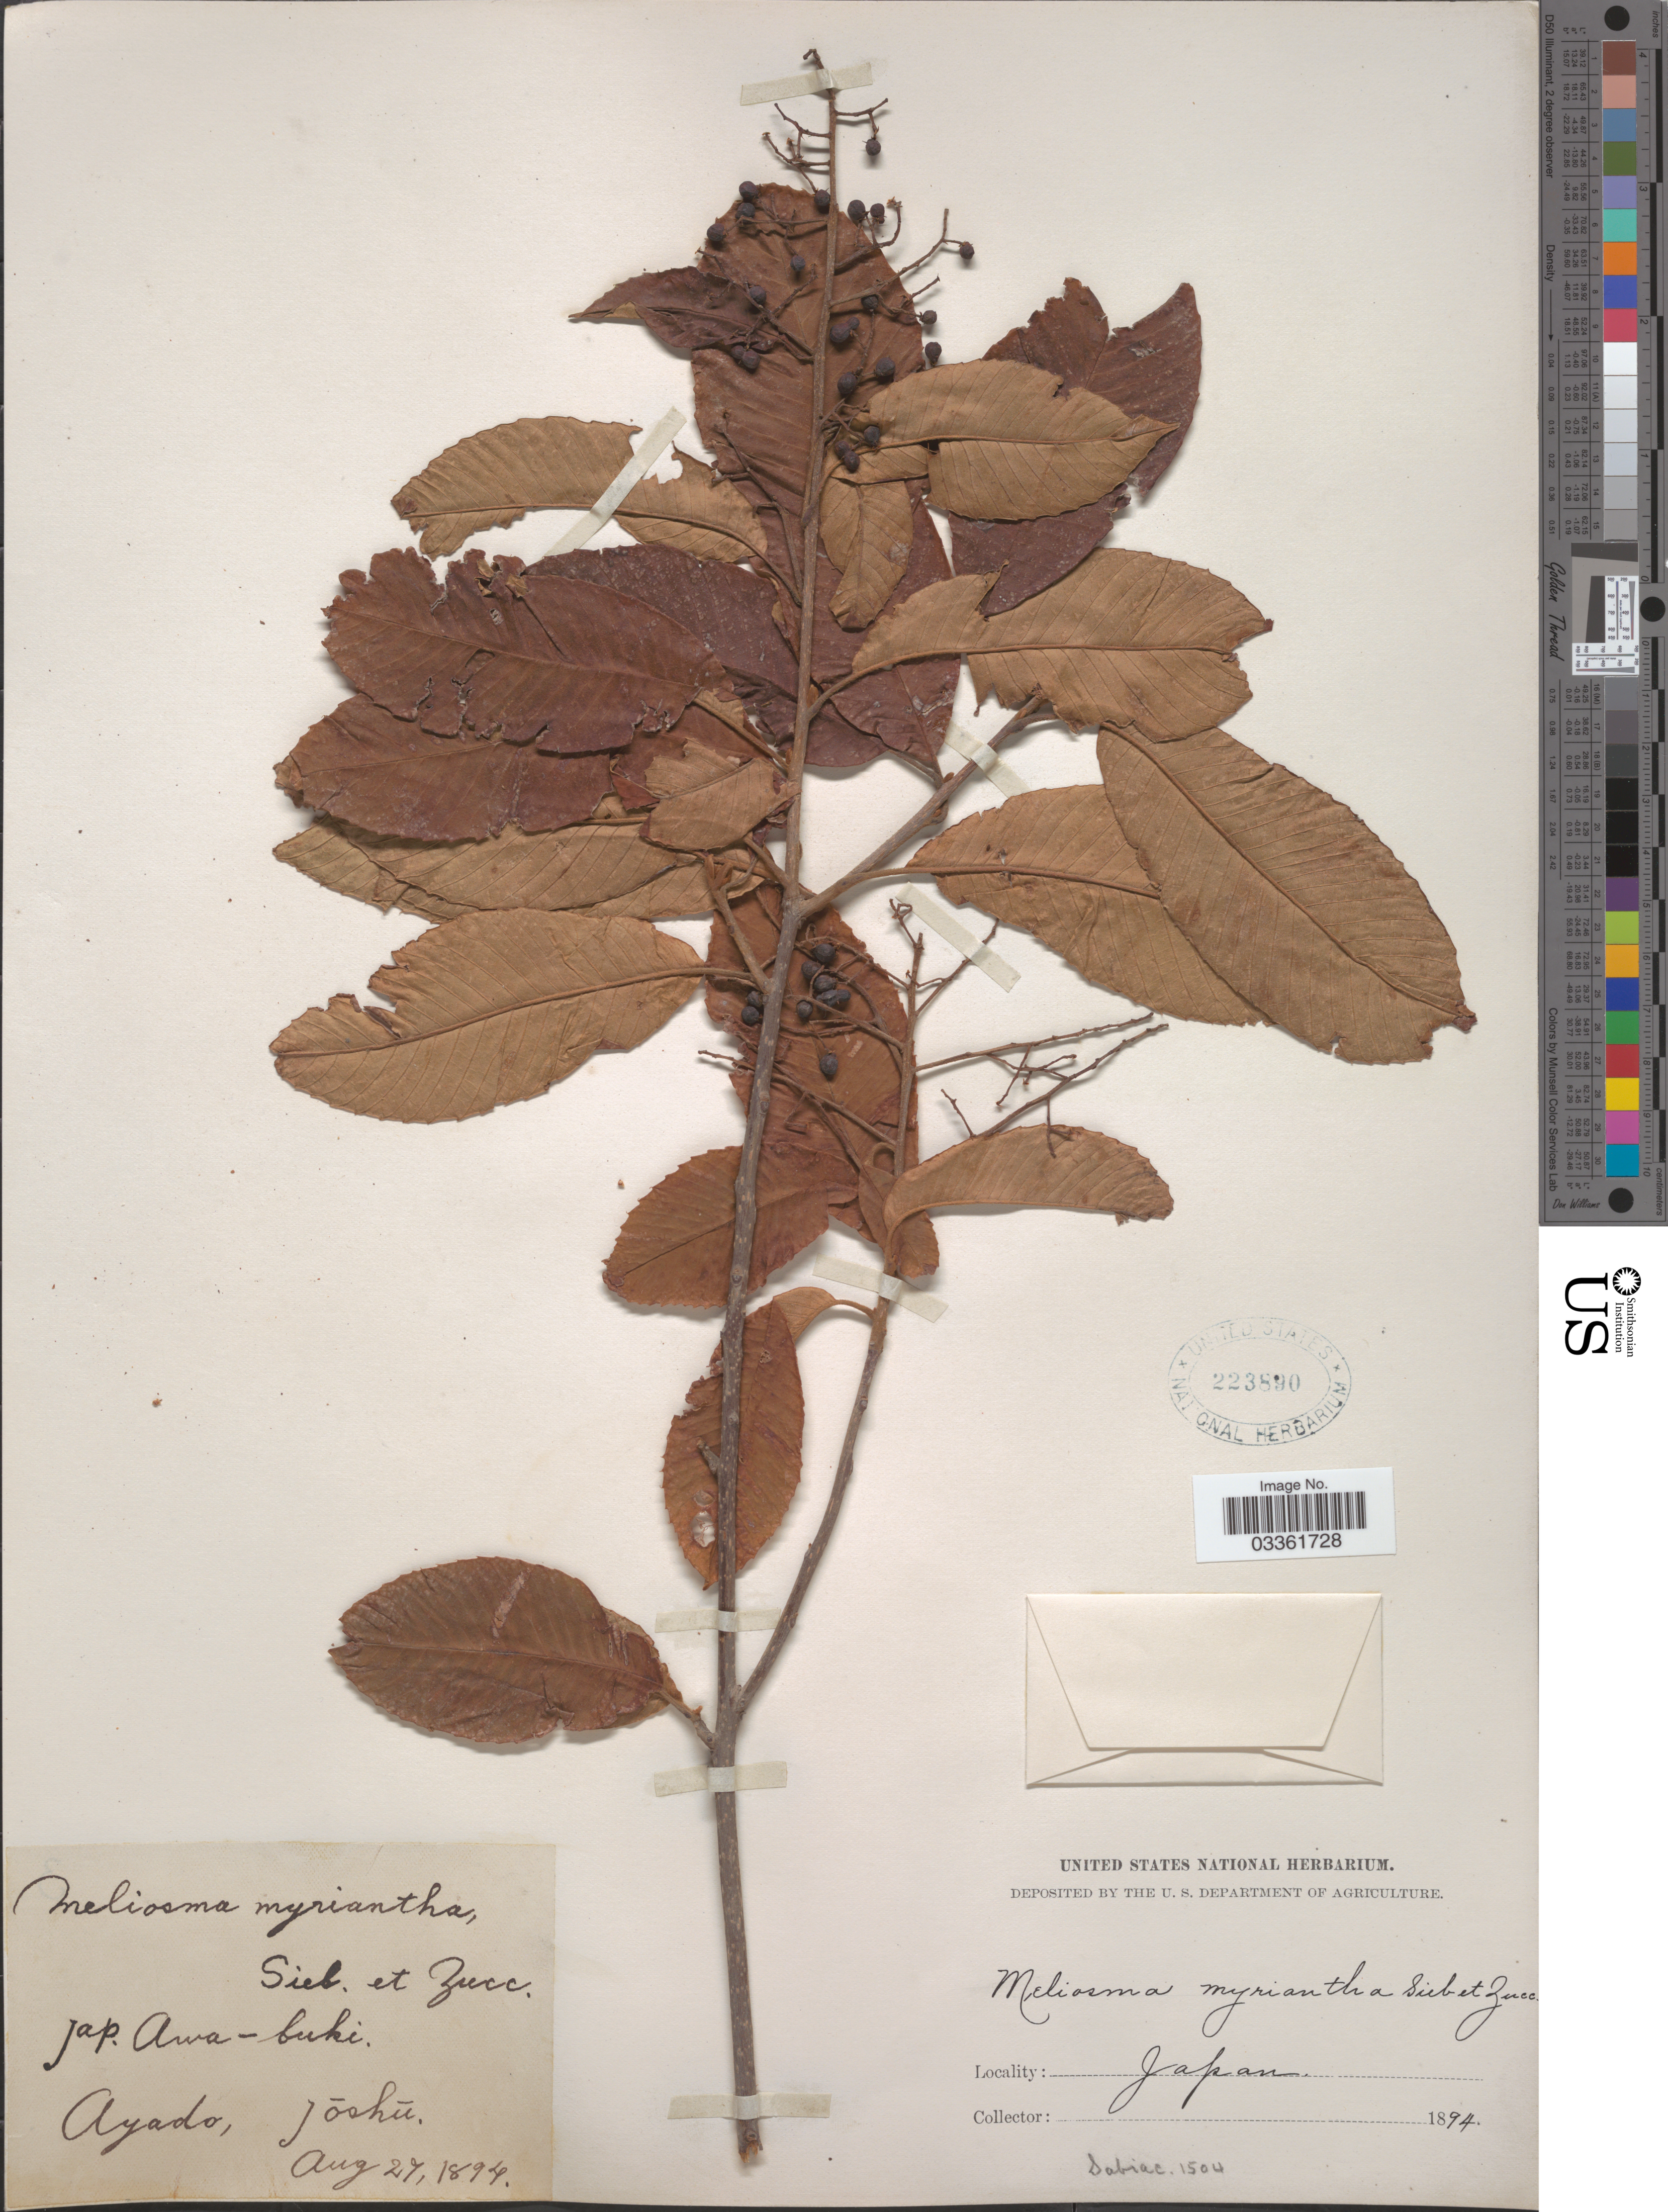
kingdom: Plantae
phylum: Tracheophyta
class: Magnoliopsida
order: Proteales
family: Sabiaceae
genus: Meliosma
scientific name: Meliosma myriantha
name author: Siebold & Zucc.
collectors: ex herb. United States National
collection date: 1894-08-27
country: Japan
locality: Ayado, Jóshú.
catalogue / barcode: US 223890